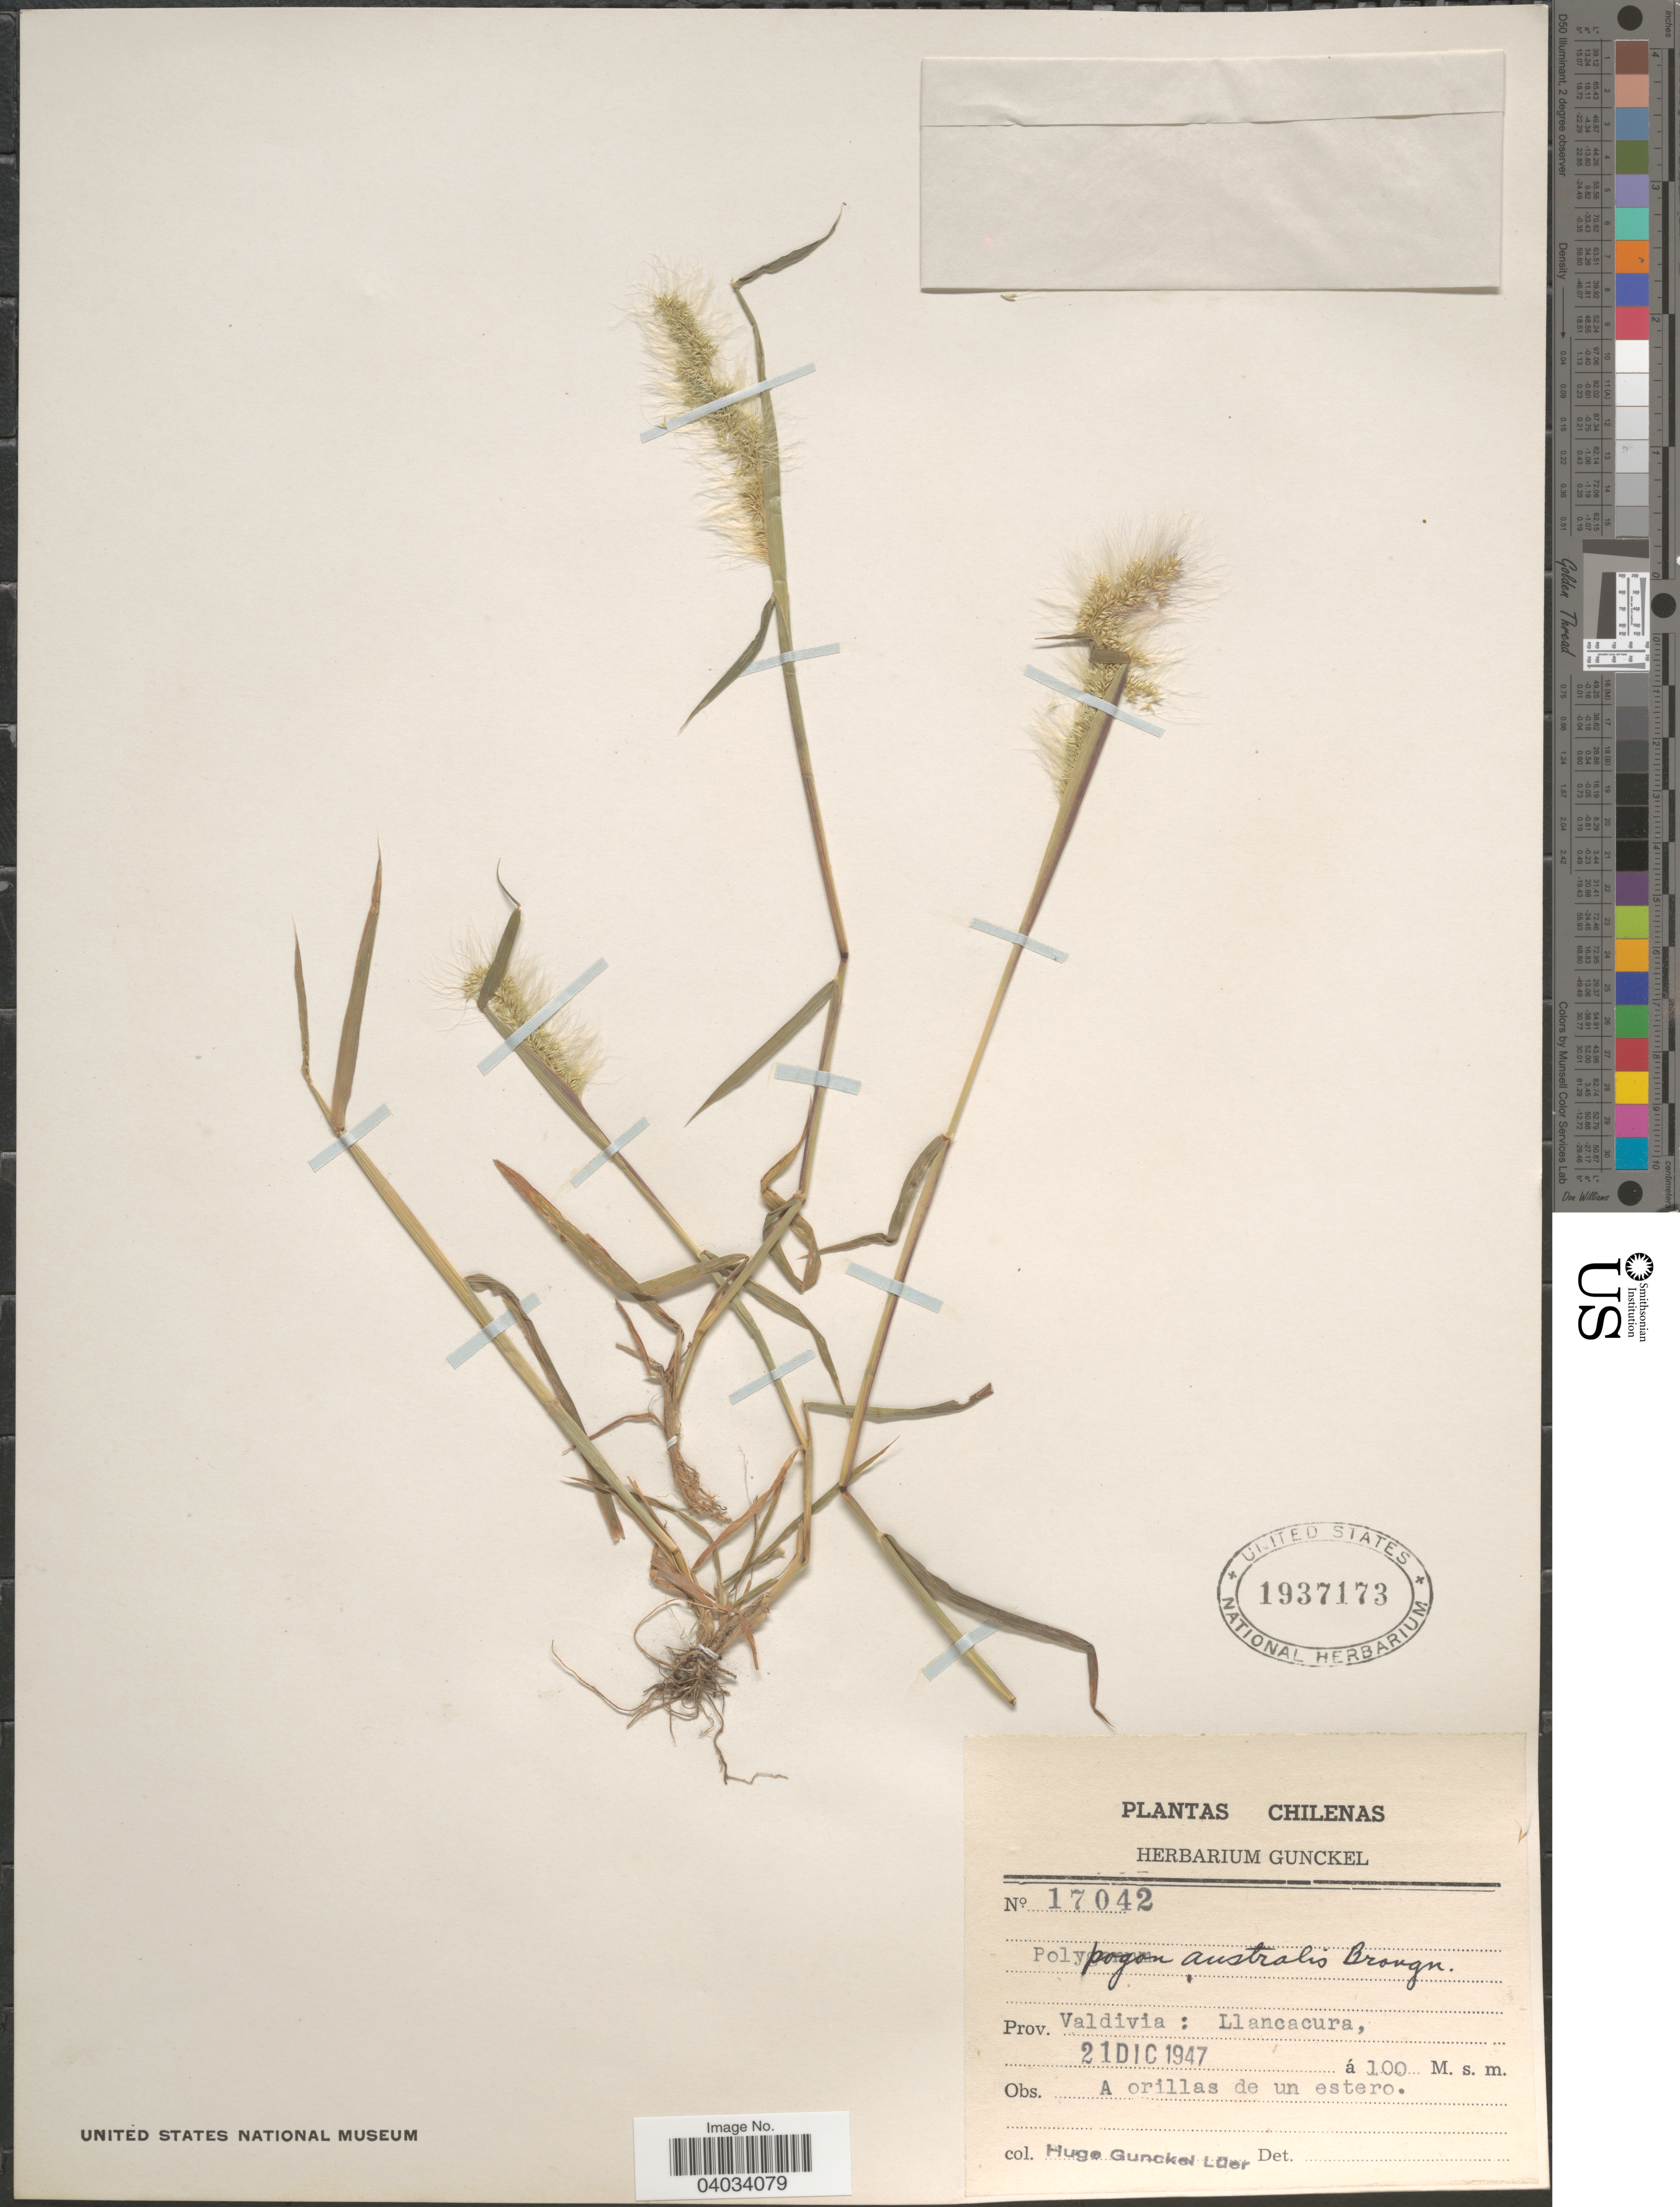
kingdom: Plantae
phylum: Tracheophyta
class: Liliopsida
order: Poales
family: Poaceae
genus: Polypogon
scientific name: Polypogon australis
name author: Brongn.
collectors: H. Gunckel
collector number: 17042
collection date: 1947-12-21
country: Chile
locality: Prov. Valdivia: Llancacura.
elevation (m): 100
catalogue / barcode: US 1937173